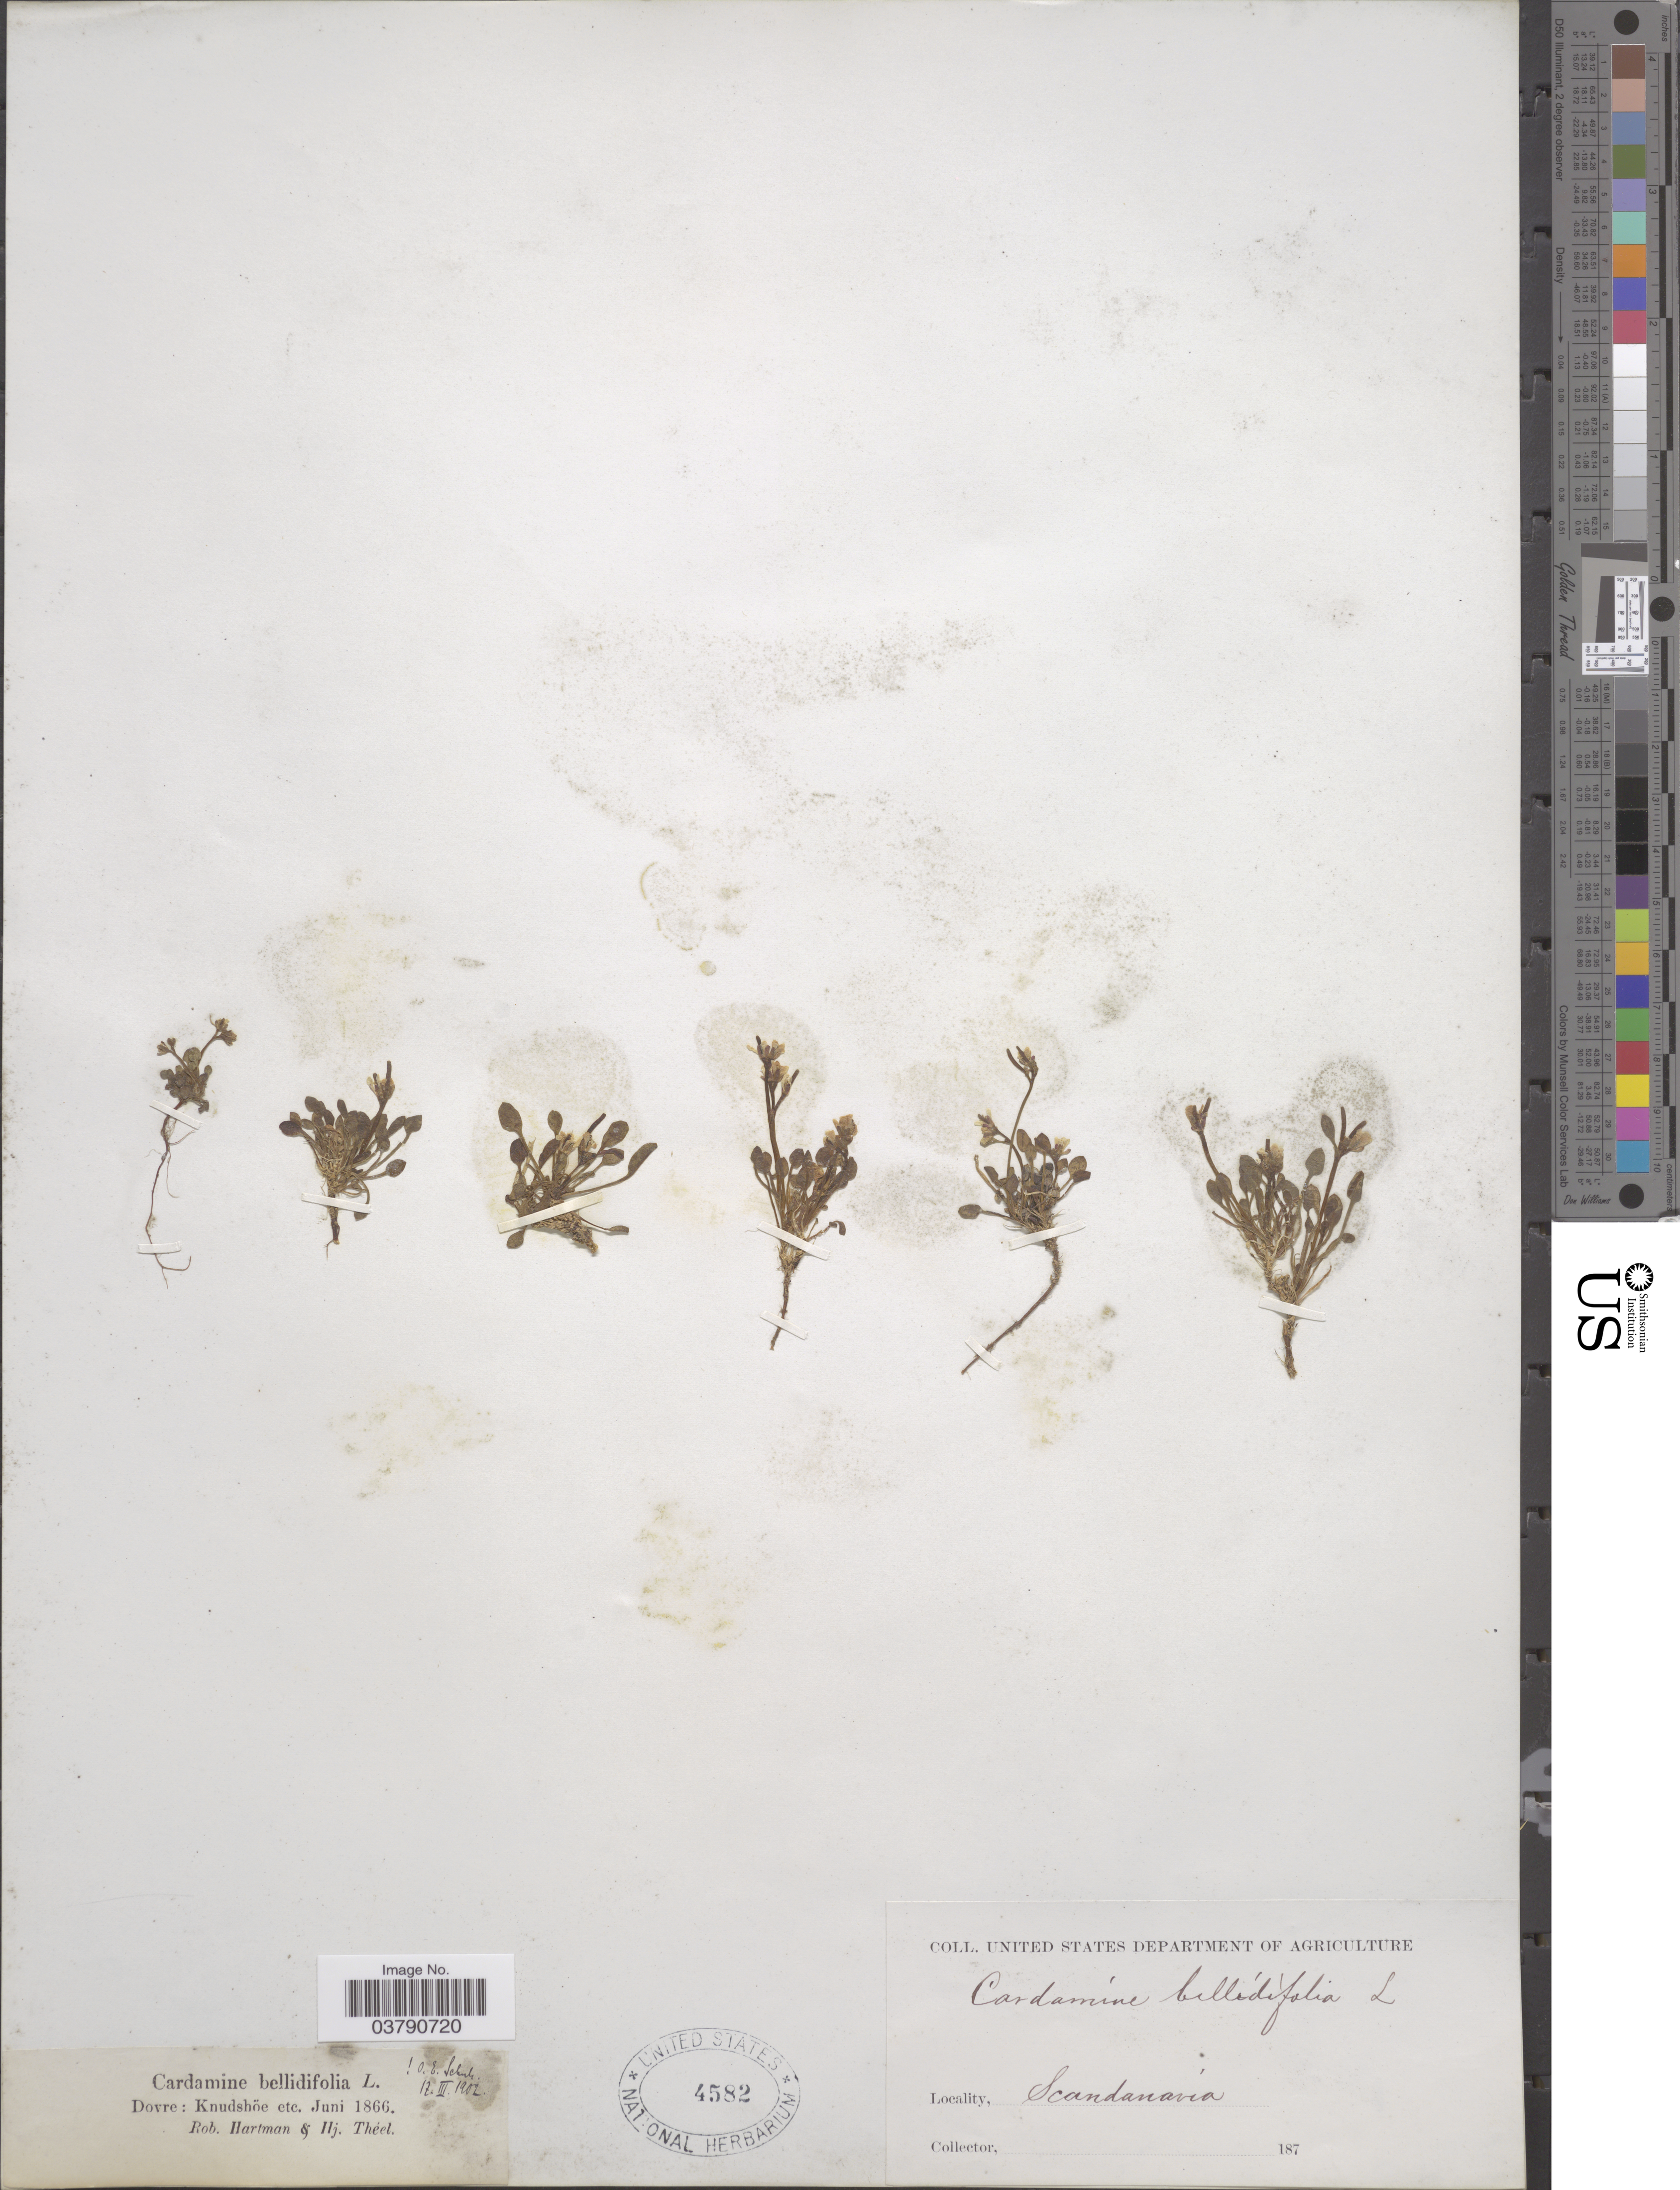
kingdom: Plantae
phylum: Tracheophyta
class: Magnoliopsida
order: Brassicales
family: Brassicaceae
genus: Cardamine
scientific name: Cardamine bellidifolia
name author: L.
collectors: R. W. Hartman & H. Théel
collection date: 1866-06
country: Norway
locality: Scandanavia. Dovre: Knudshöe etc.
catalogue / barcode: US 4582